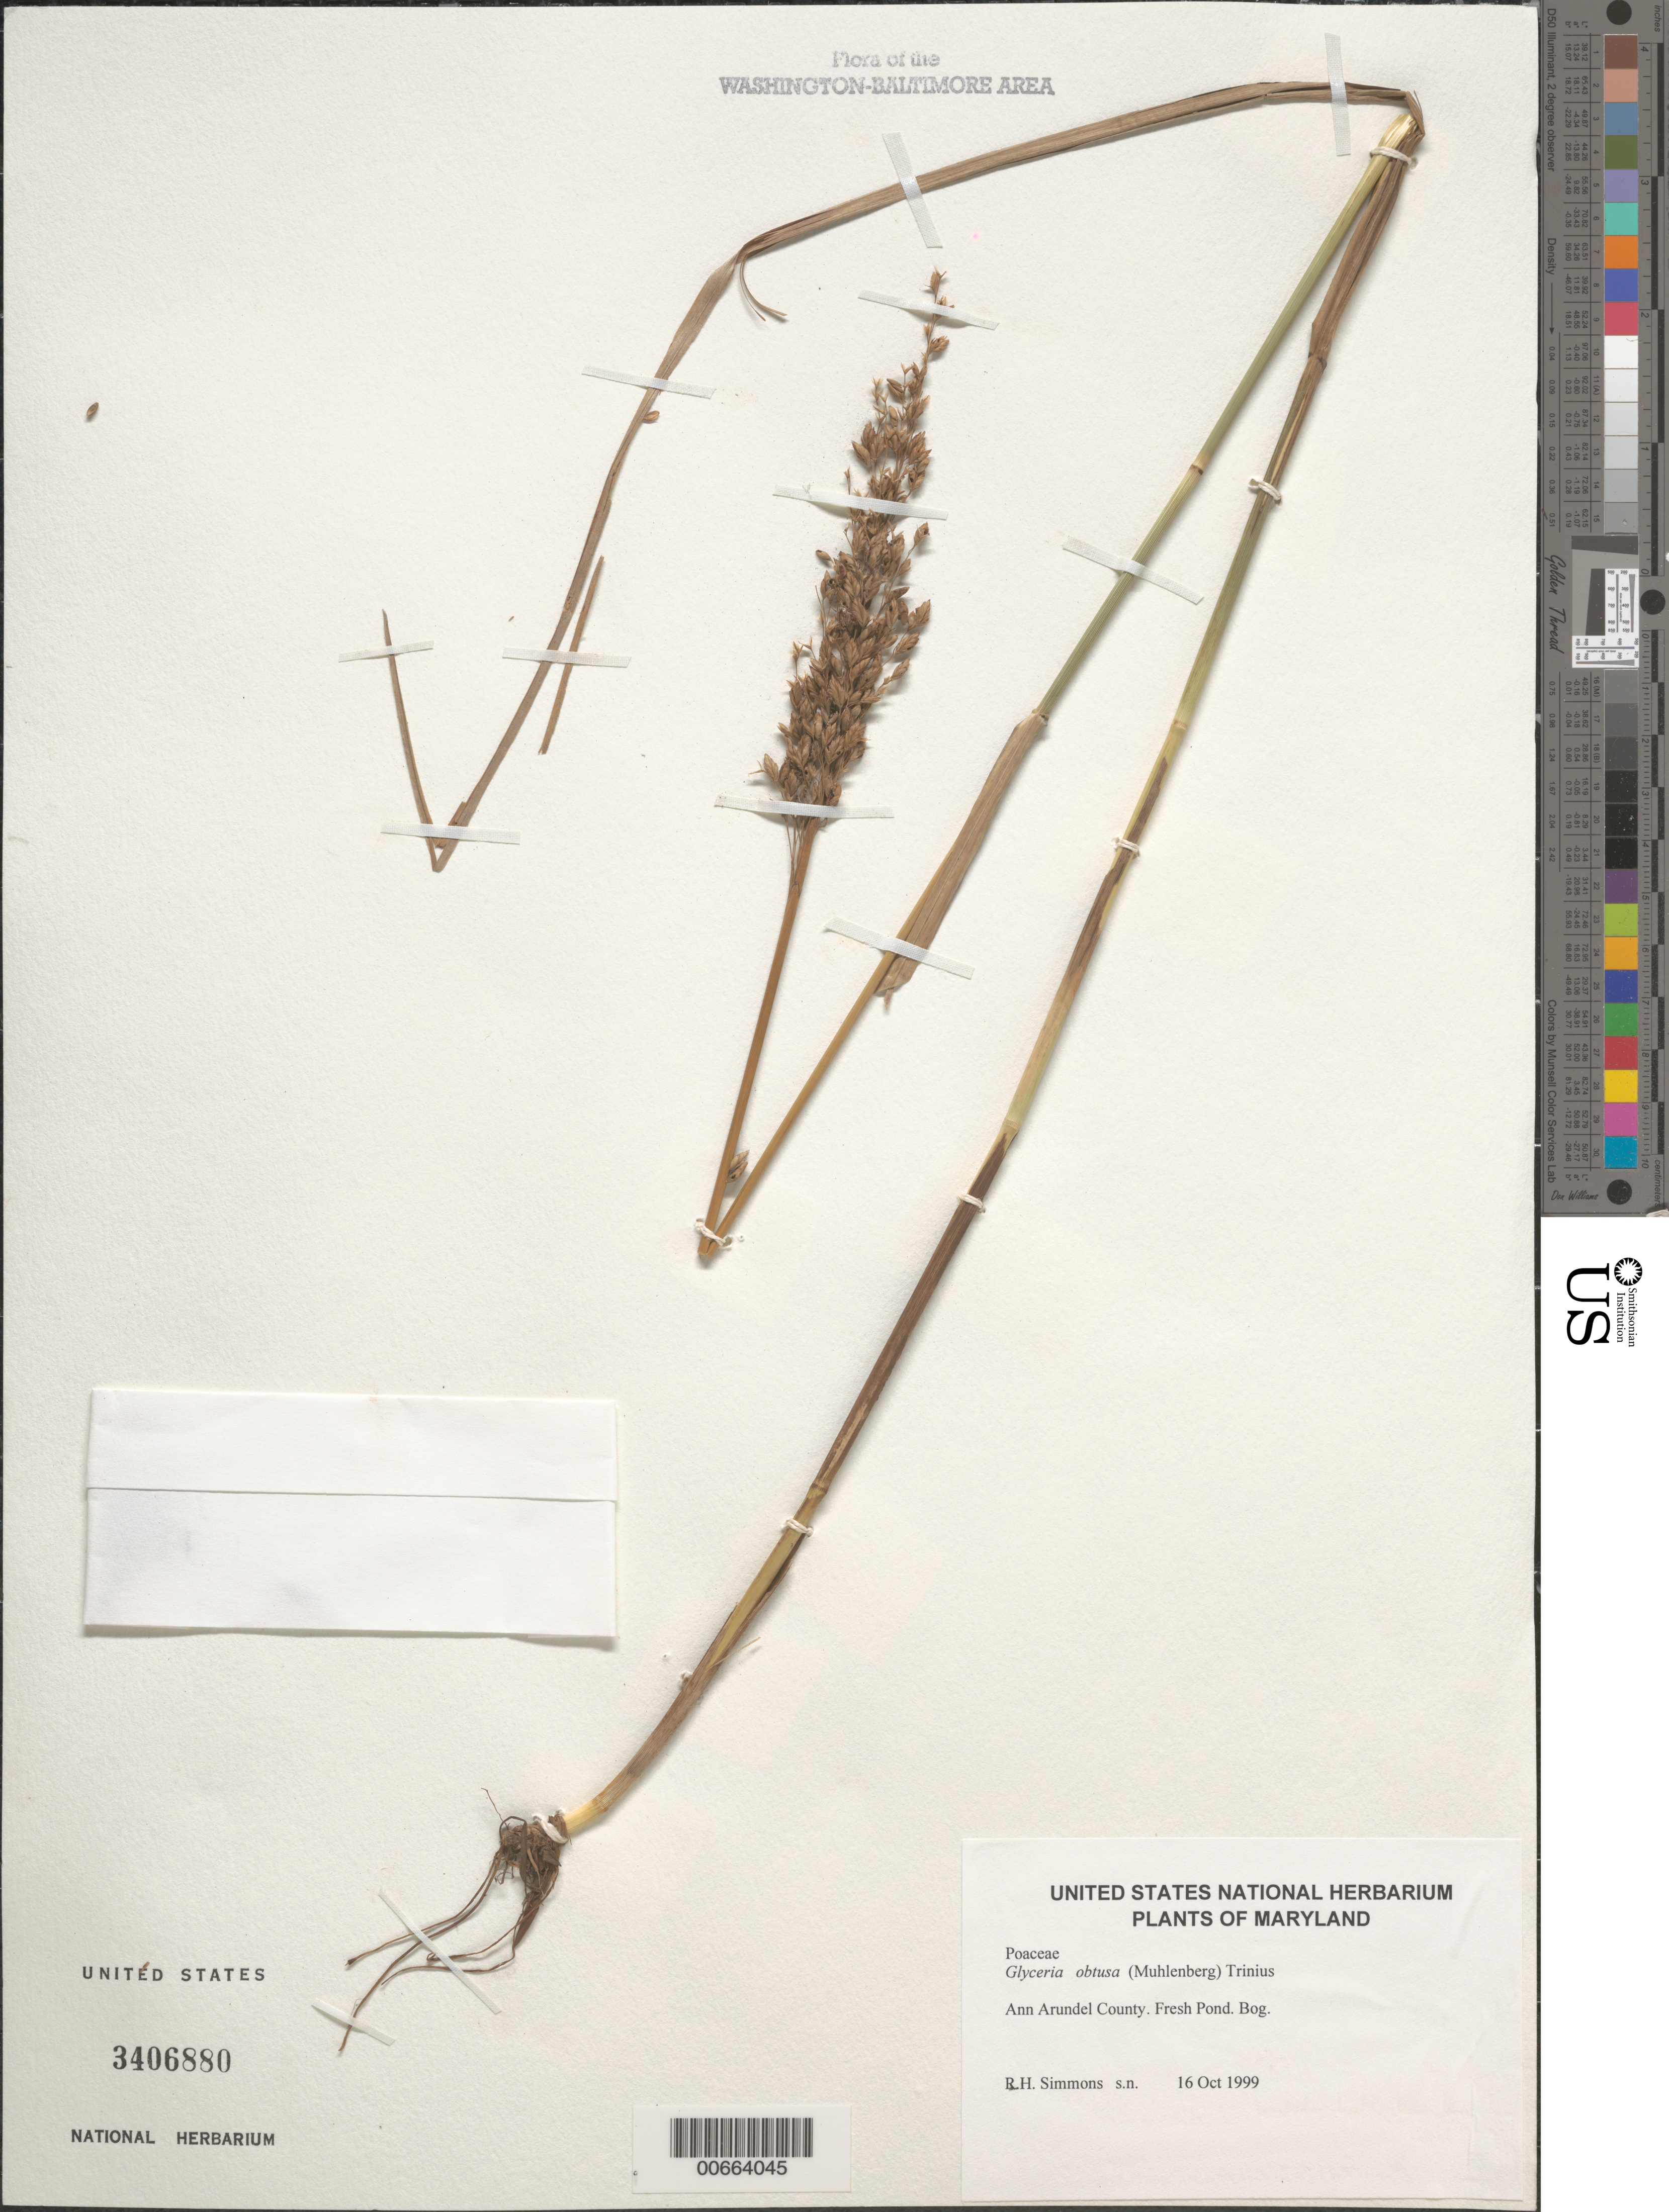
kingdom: Plantae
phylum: Tracheophyta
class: Liliopsida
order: Poales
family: Poaceae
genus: Glyceria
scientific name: Glyceria obtusa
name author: (Muhl.) Trin.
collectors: R. H. Simmons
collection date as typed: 16 Oct 1999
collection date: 1999-10-16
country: United States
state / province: Maryland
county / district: Anne Arundel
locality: Fresh Pond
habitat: Bog.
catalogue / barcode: US 3406880